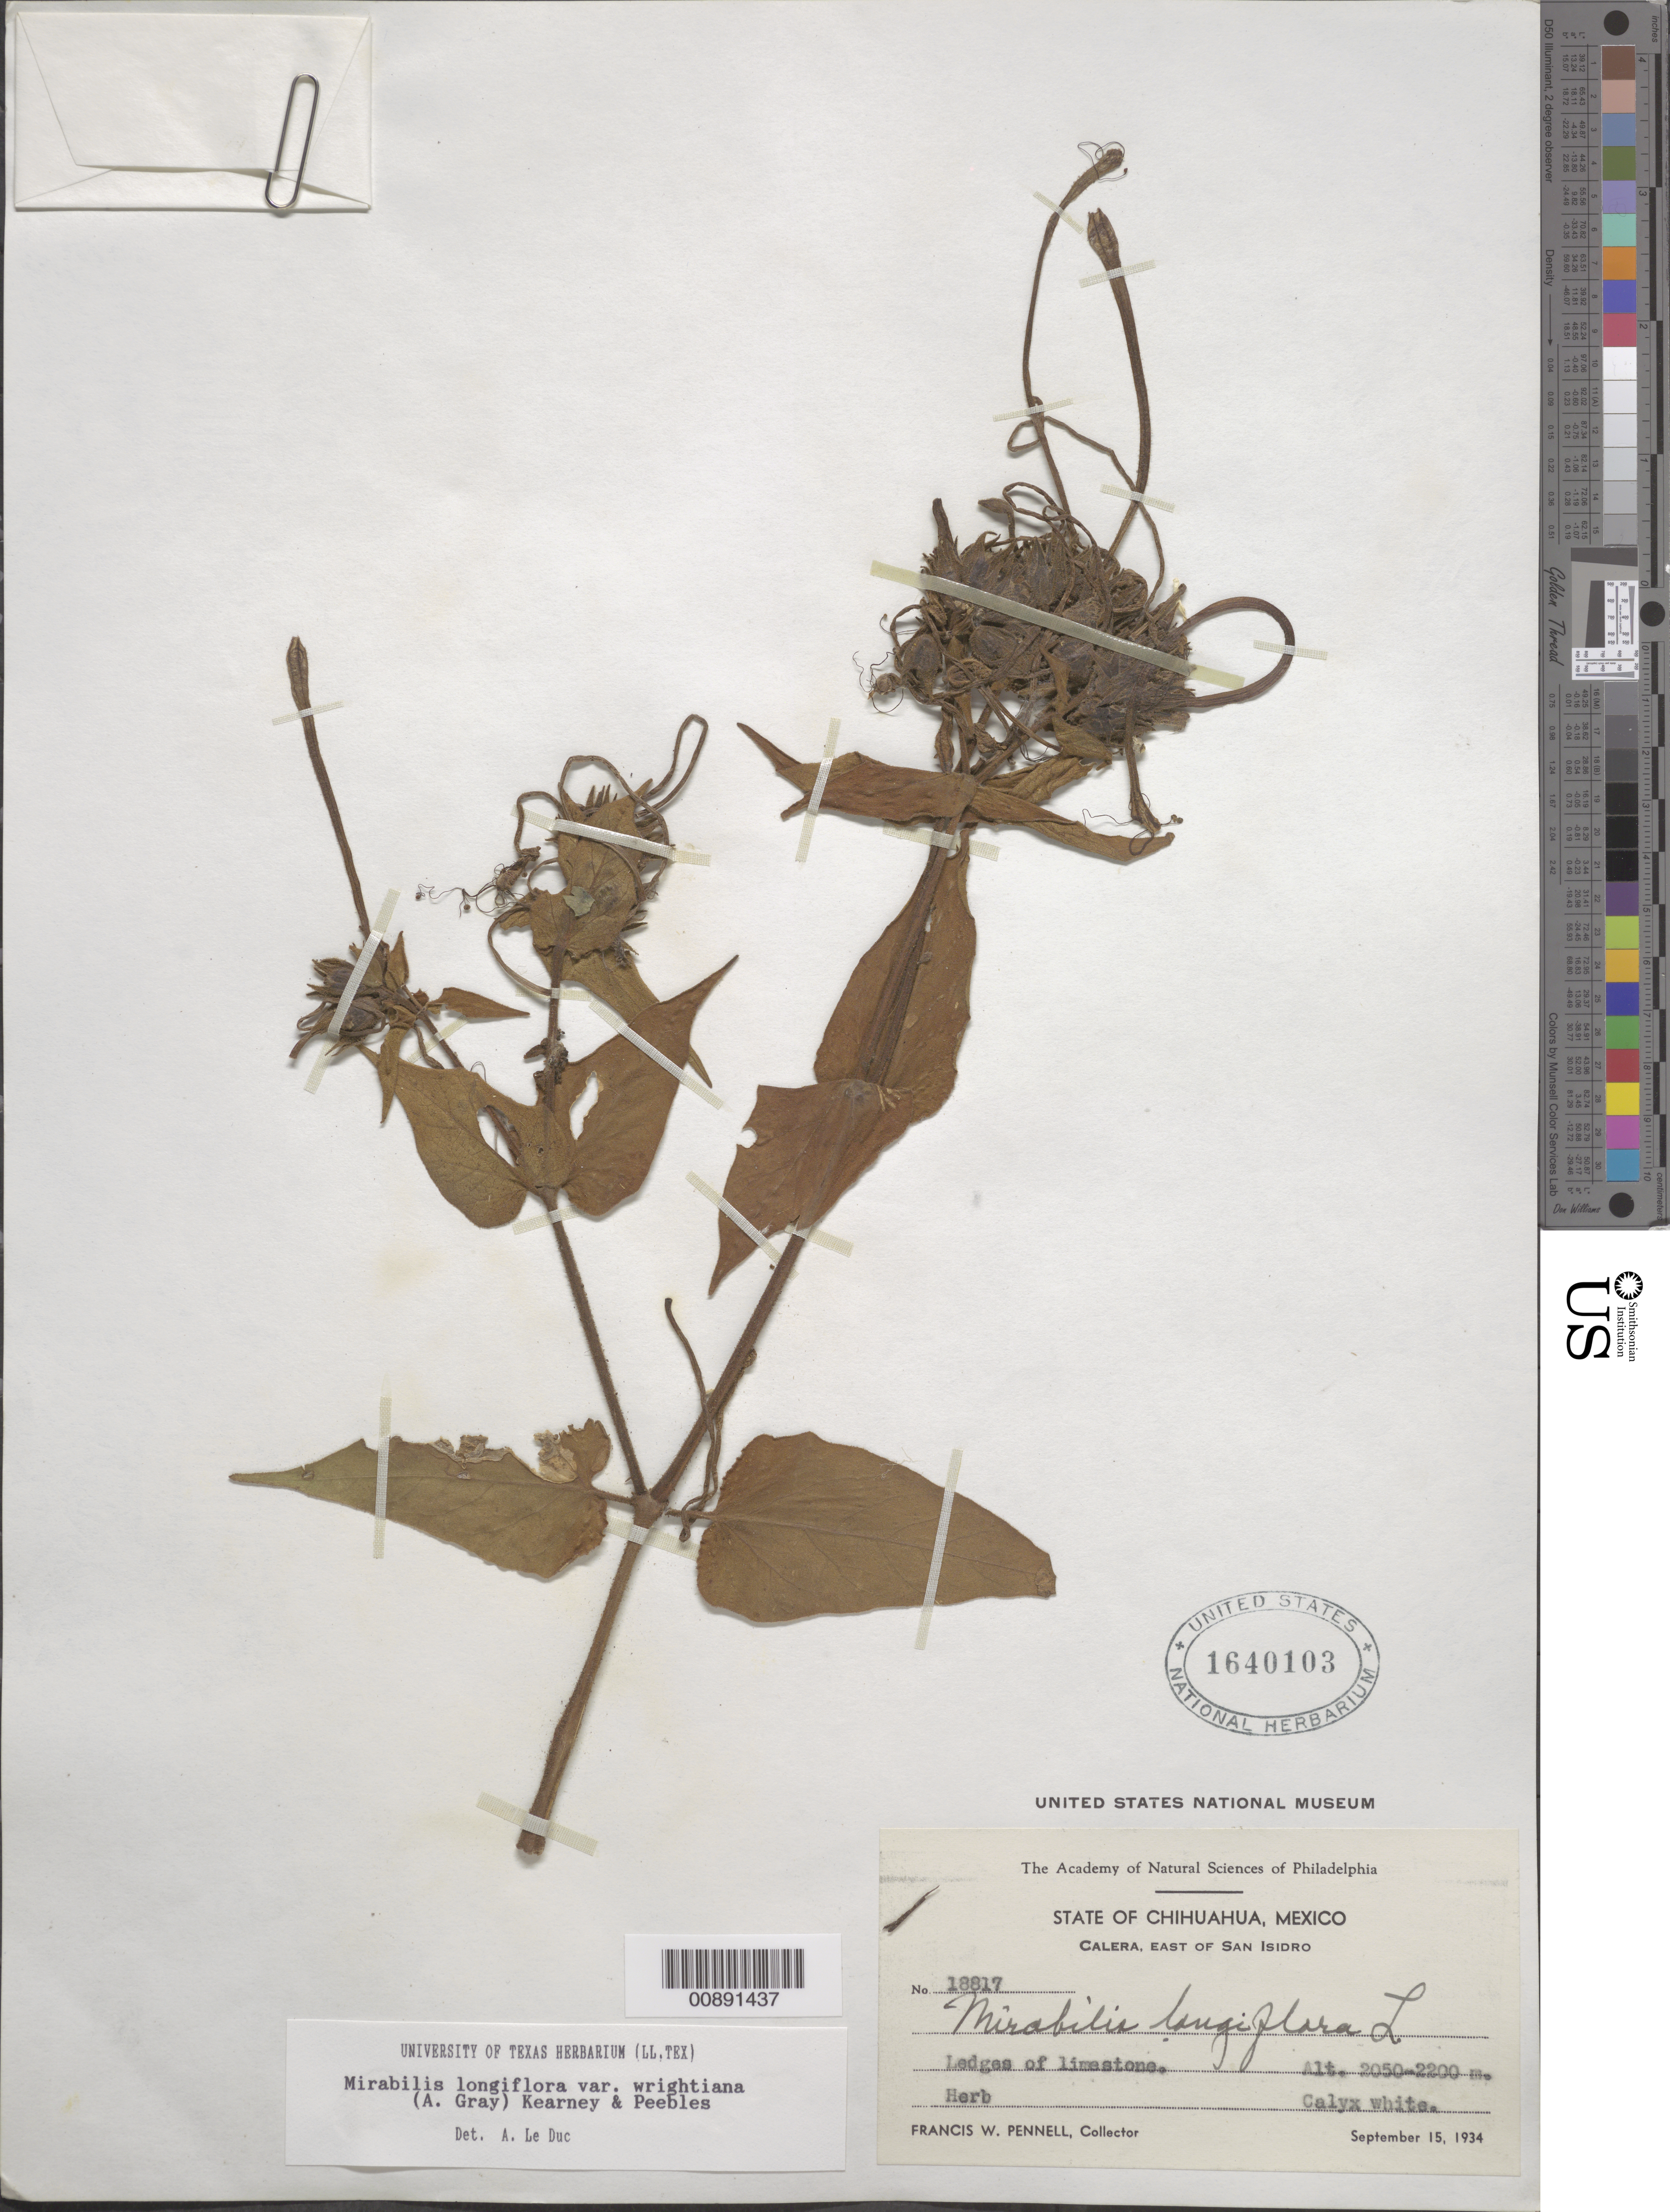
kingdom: Plantae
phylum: Tracheophyta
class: Magnoliopsida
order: Caryophyllales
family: Nyctaginaceae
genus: Mirabilis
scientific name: Mirabilis longiflora var. wrightiana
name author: L.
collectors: F. W. Pennell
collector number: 18817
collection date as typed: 15 Sep 1934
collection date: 1934-09-15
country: Mexico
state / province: Chihuahua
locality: Calera, east of San Isidro, Chihuahua.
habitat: Ledges of limestone.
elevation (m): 2200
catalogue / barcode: US 1640103